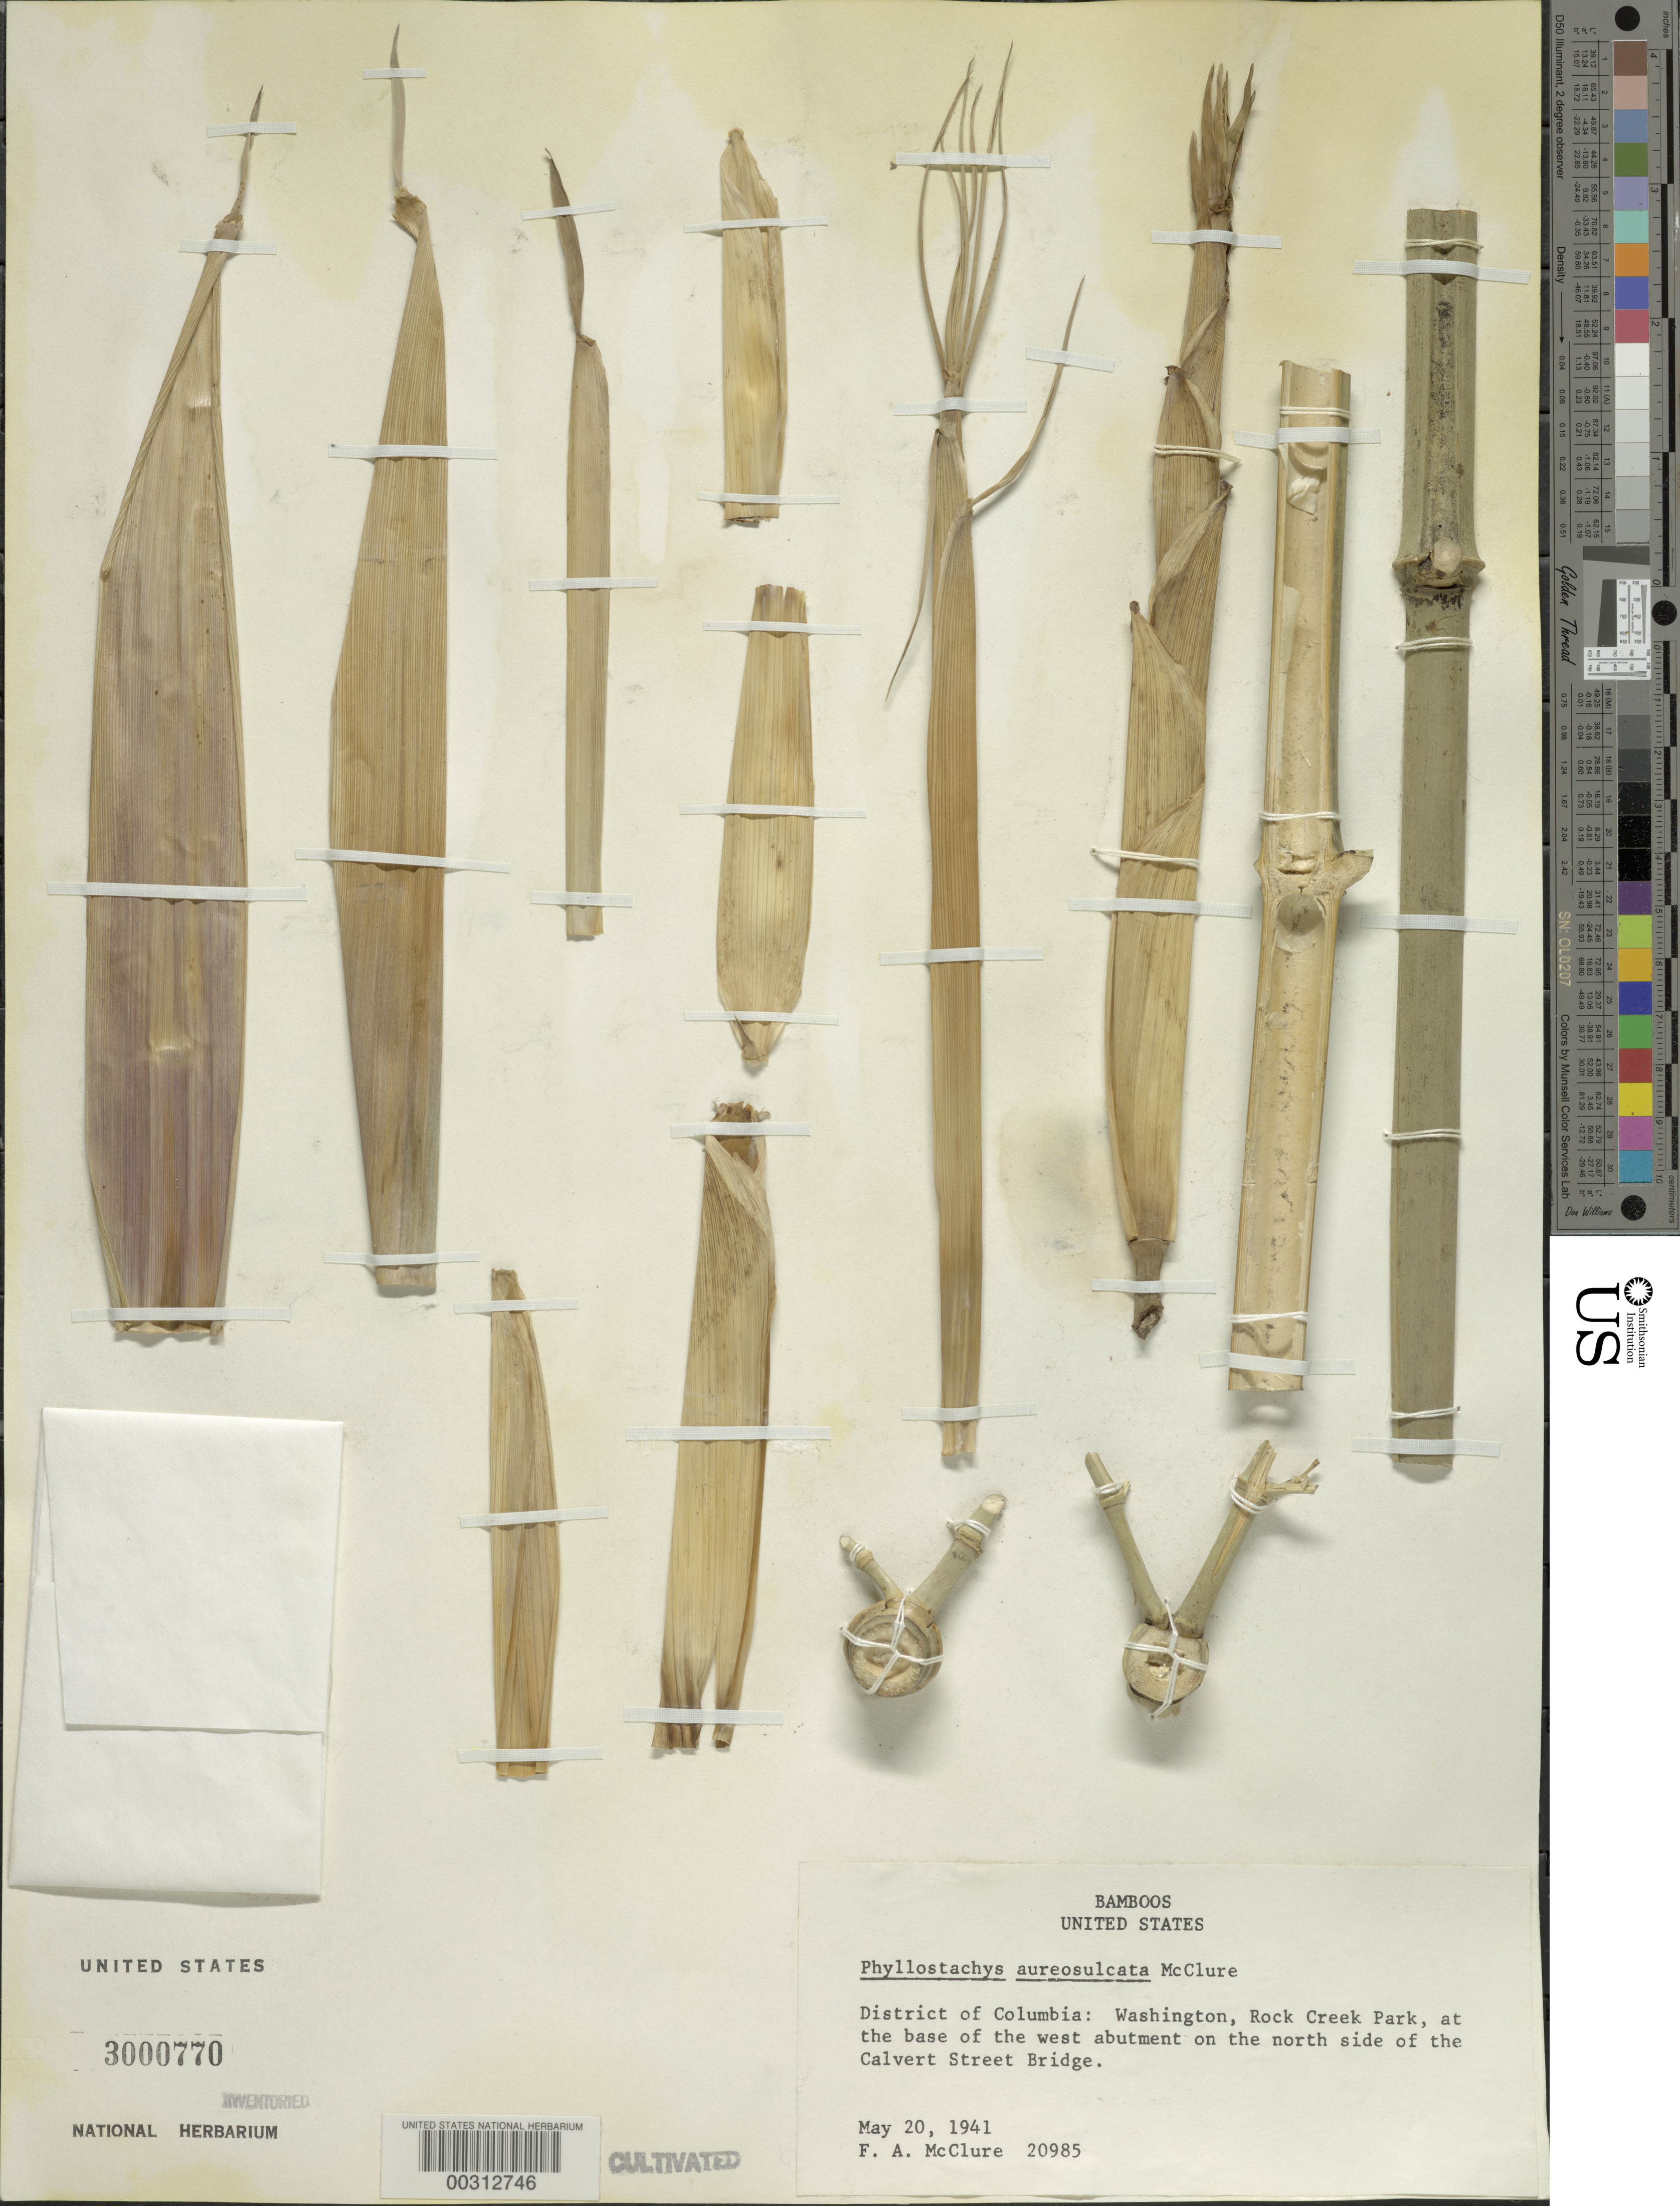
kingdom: Plantae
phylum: Tracheophyta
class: Liliopsida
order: Poales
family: Poaceae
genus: Phyllostachys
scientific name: Phyllostachys aureosulcata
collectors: F. A. McClure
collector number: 20985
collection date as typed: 20 May 1941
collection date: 1941-05-20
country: United States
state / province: District of Columbia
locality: Washington, rock creek park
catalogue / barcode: US 3000770